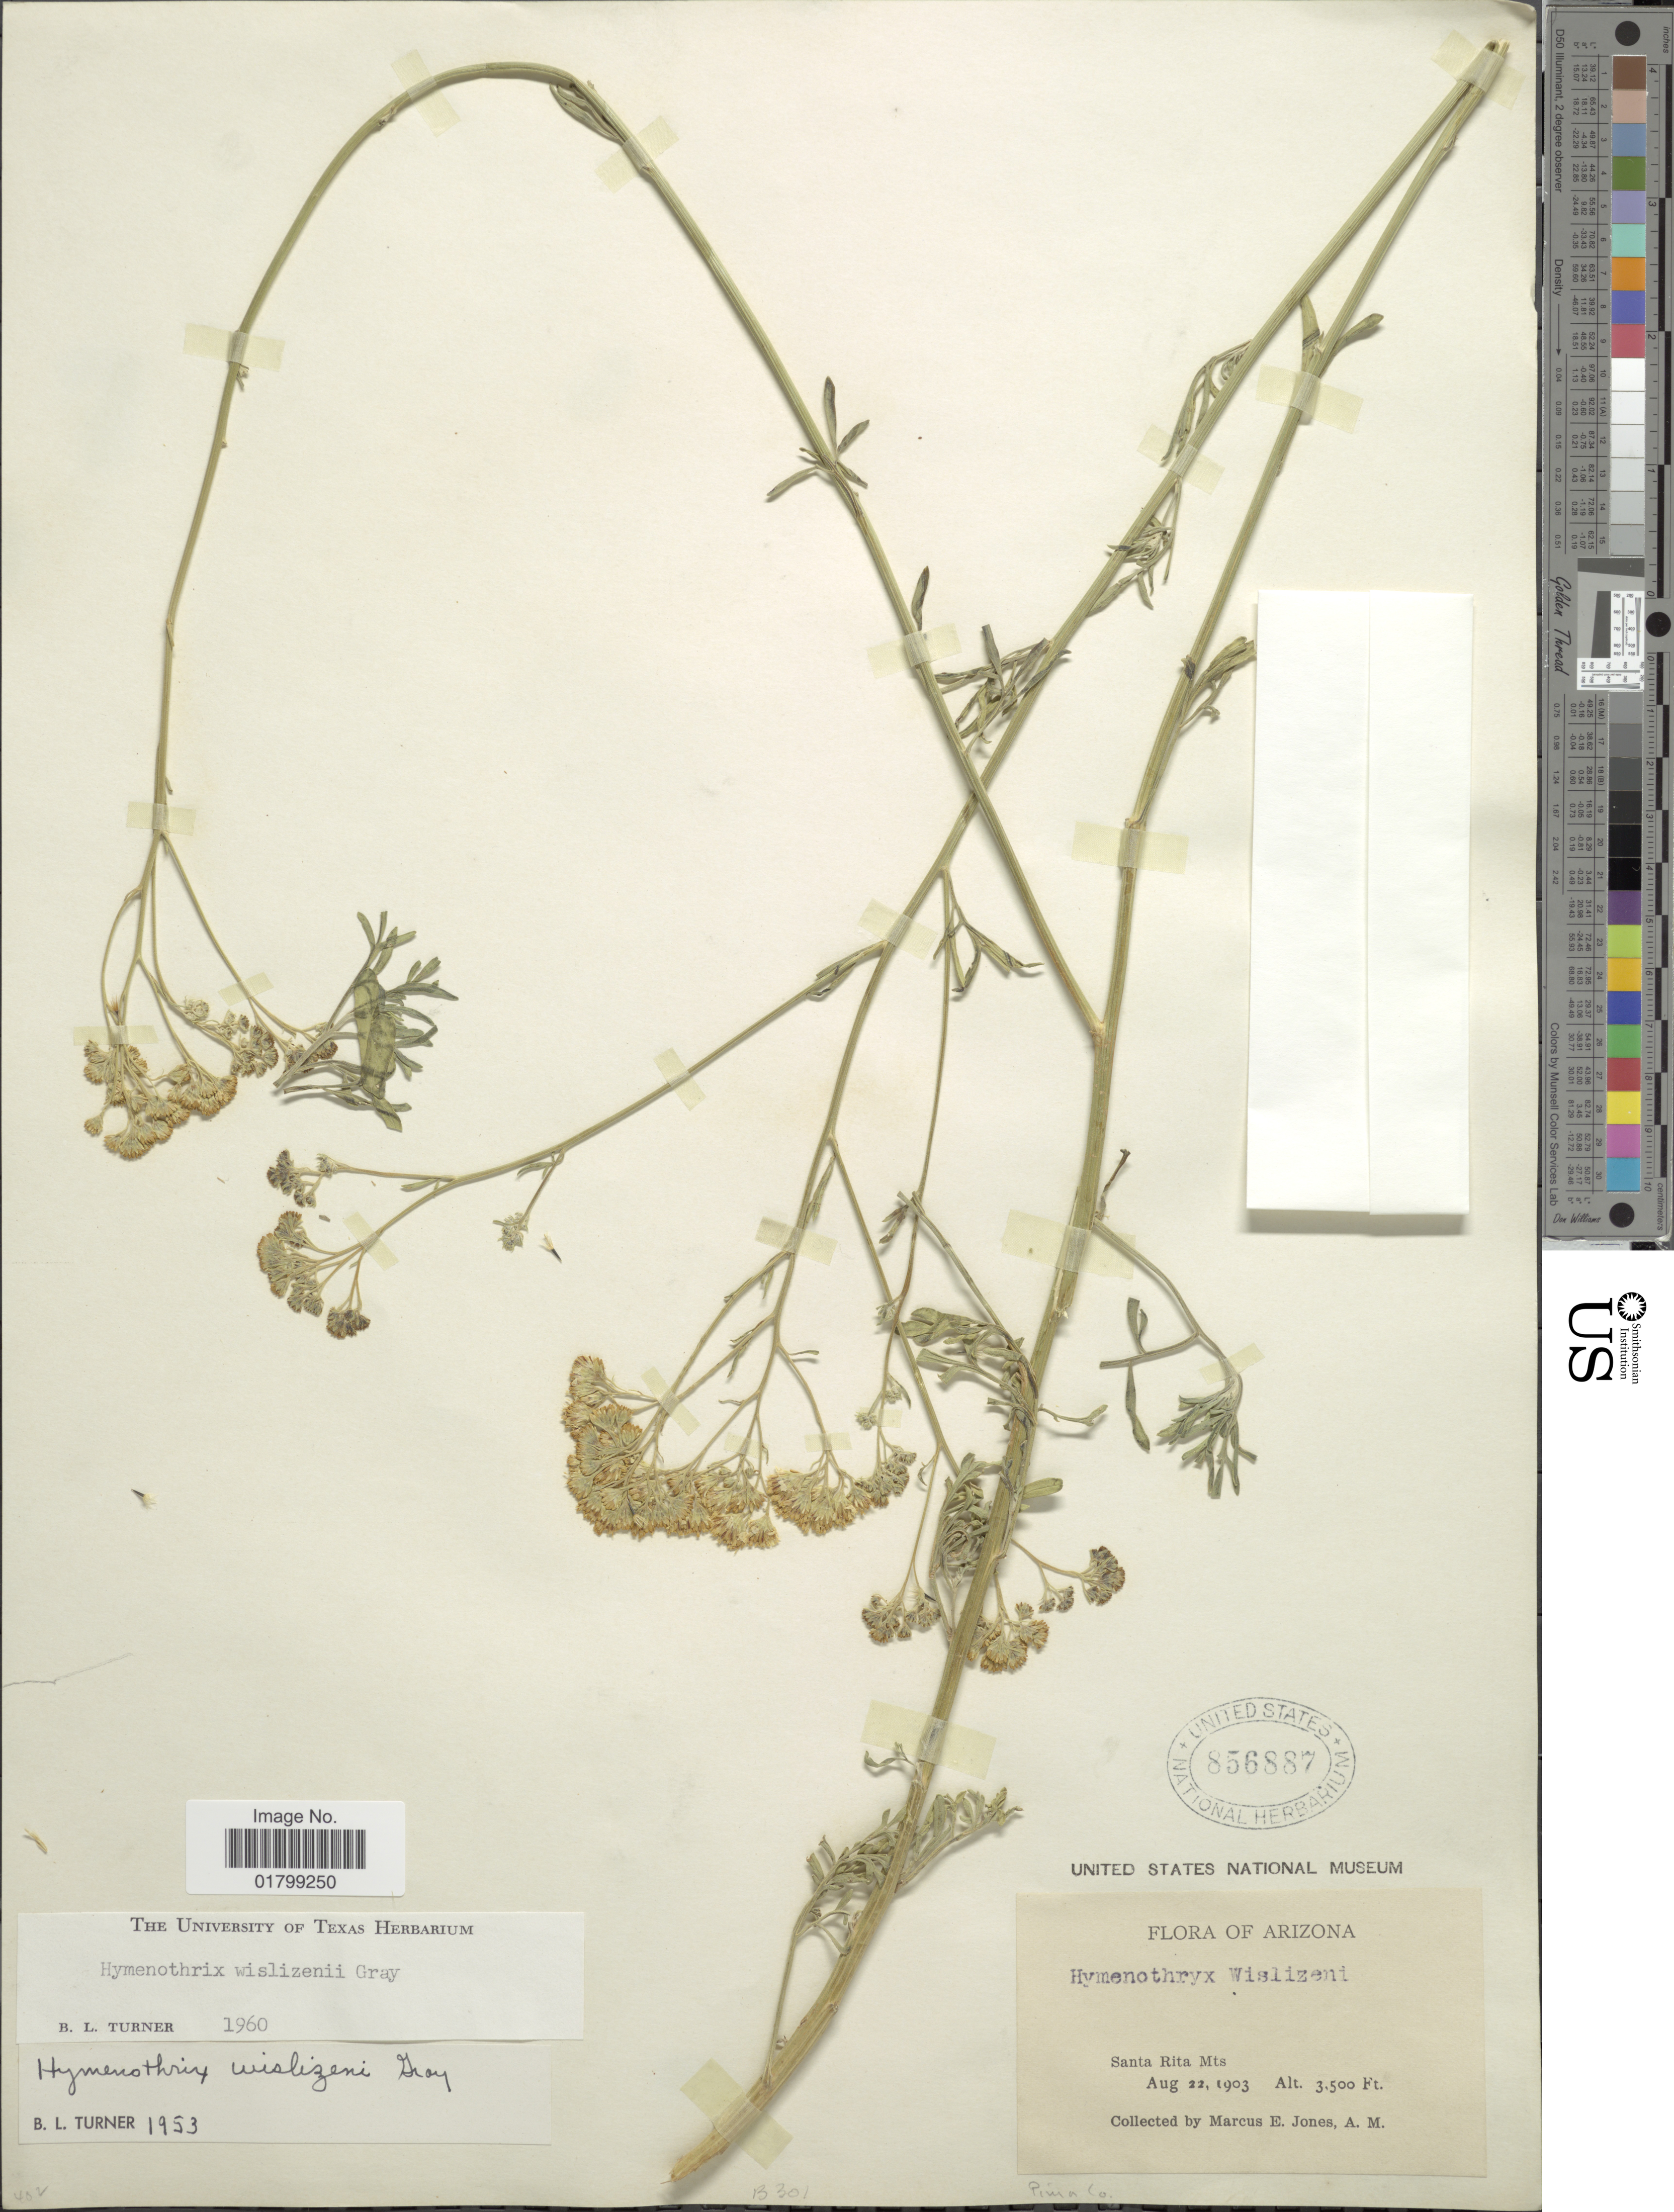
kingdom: Plantae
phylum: Tracheophyta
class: Magnoliopsida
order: Asterales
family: Asteraceae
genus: Hymenothrix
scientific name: Hymenothrix wislizenii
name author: A. Gray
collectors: M. E. Jones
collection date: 1903-08-22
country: United States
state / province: Arizona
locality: Santa Rita Mts, Pima Co.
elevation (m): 1067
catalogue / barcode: US 856887